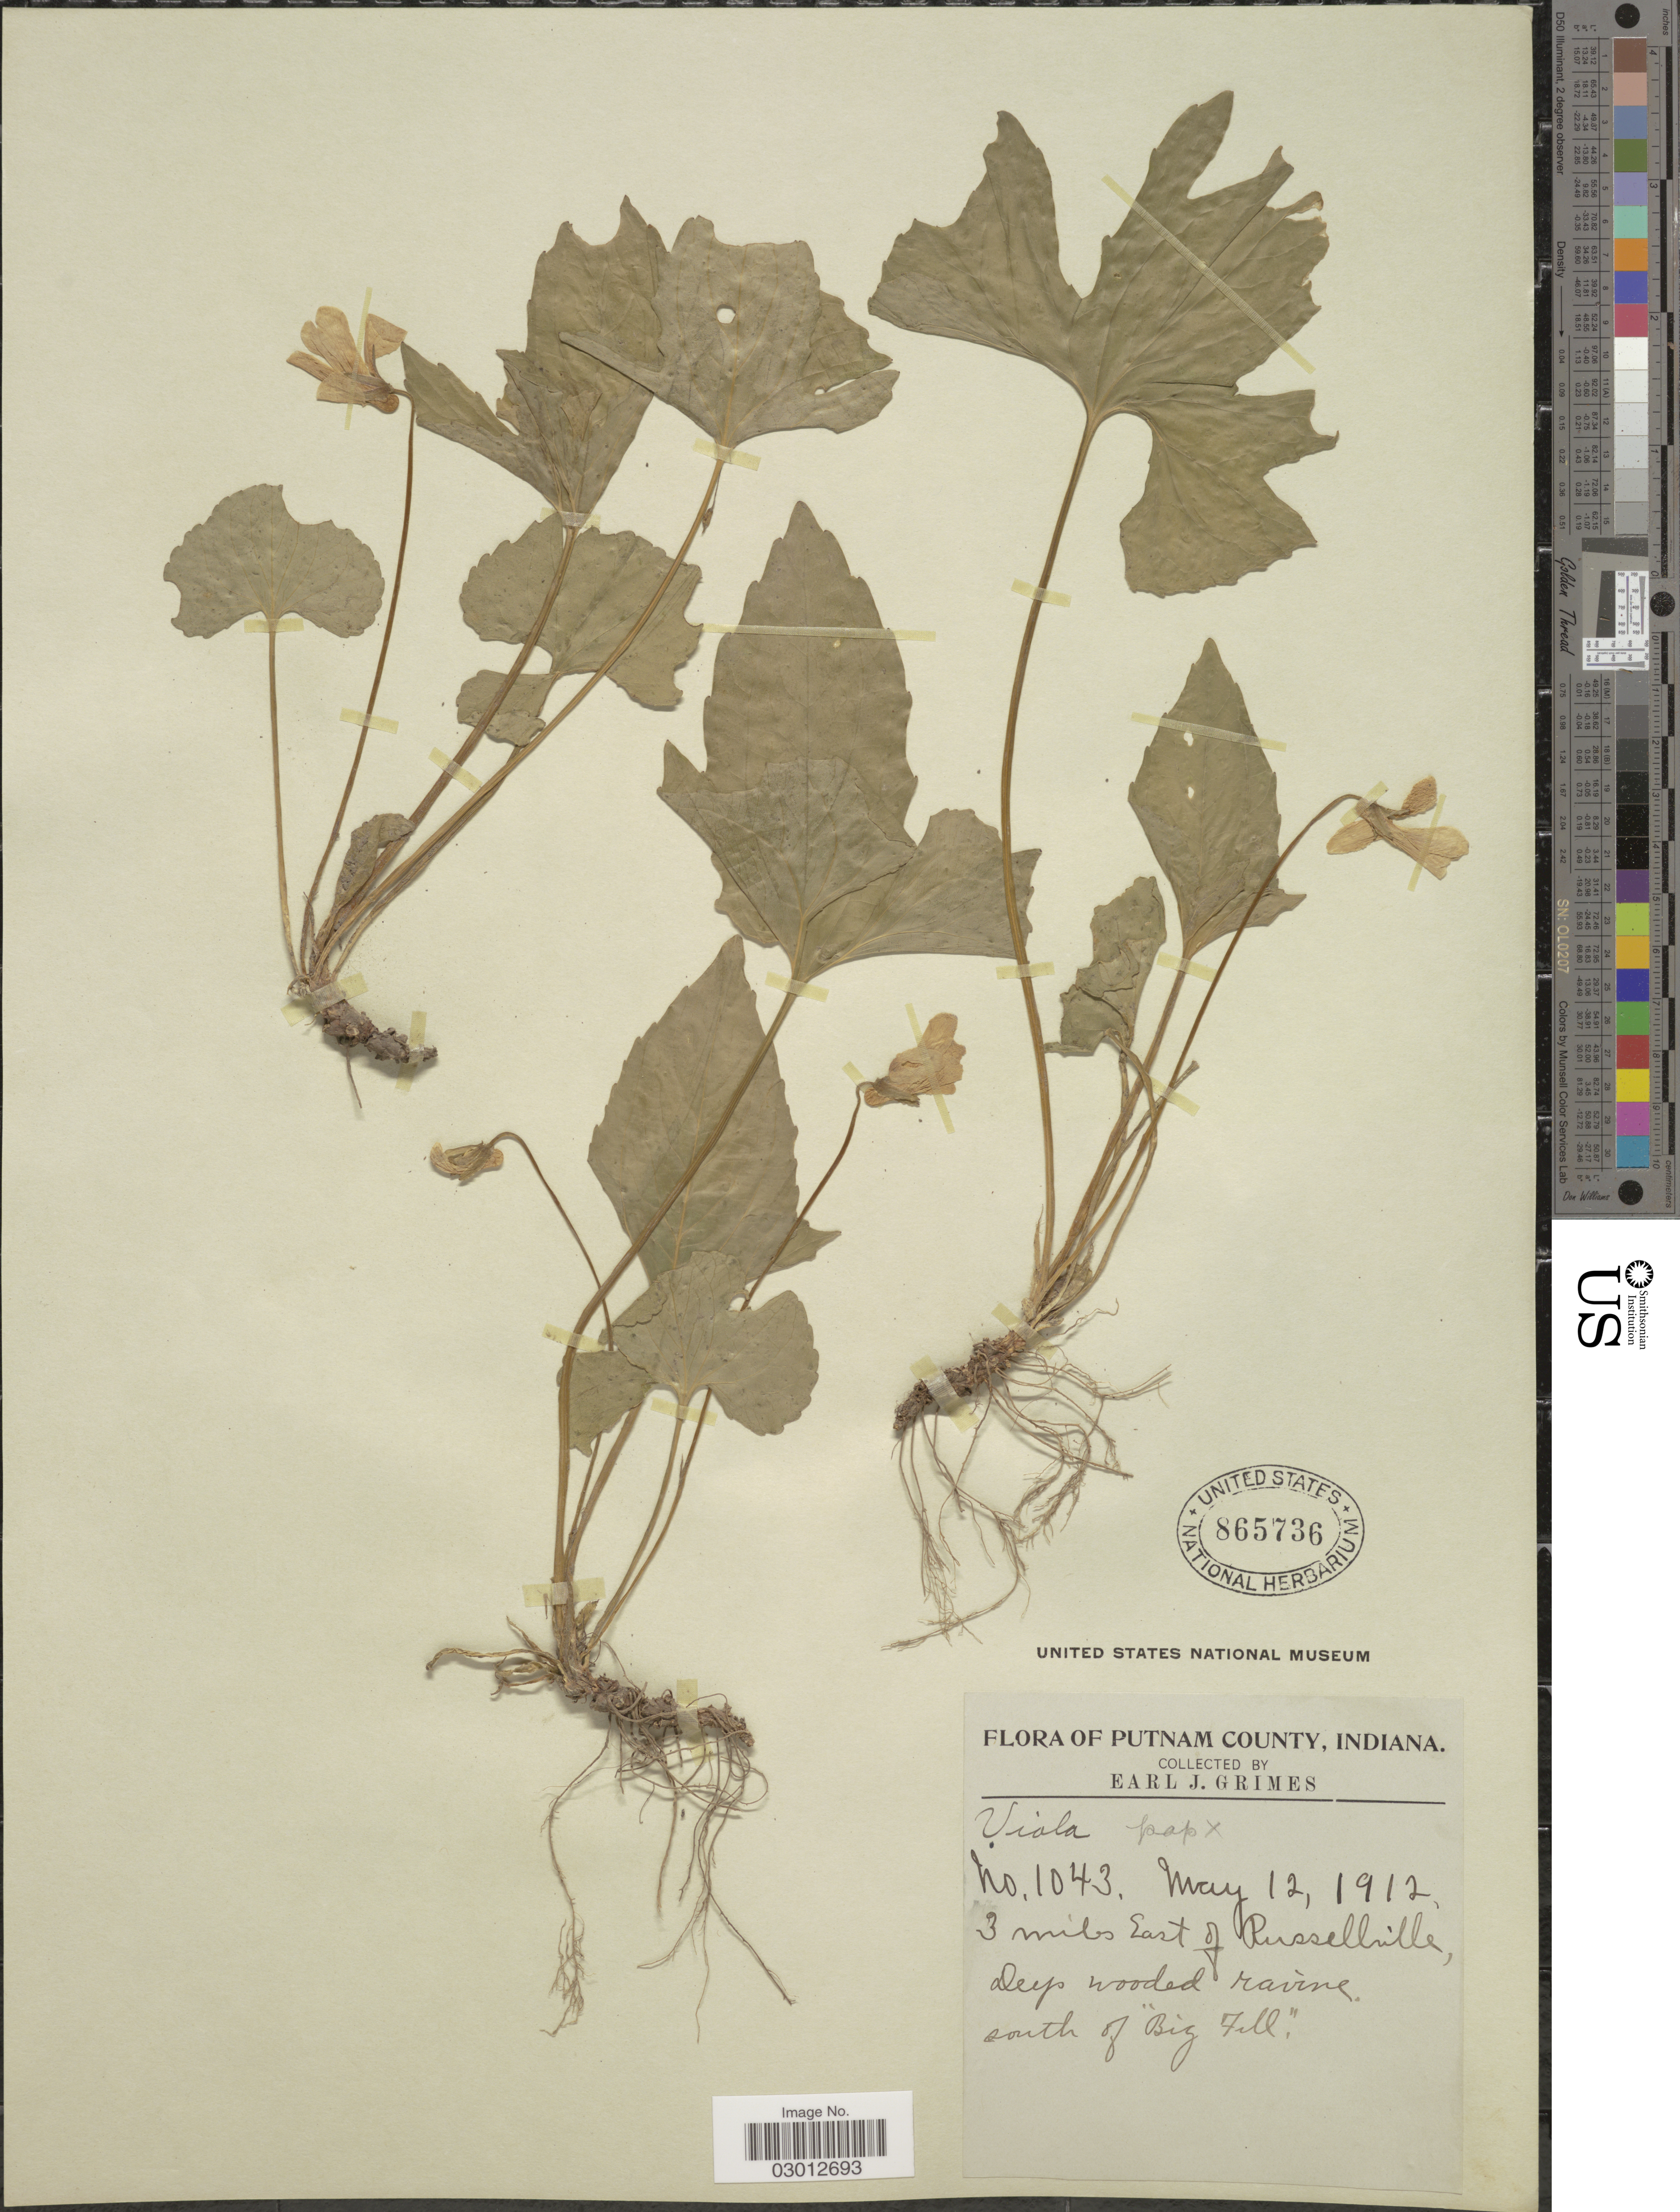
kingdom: Plantae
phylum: Tracheophyta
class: Magnoliopsida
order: Malpighiales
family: Violaceae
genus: Viola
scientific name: Viola papilionacea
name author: Pursh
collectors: E. J. Grimes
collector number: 1043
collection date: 1912-05-12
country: United States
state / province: Indiana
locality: Putnam County, 3 miles East of Russellville, Deep wooded ravine south of "Big Fall".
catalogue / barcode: US 865736